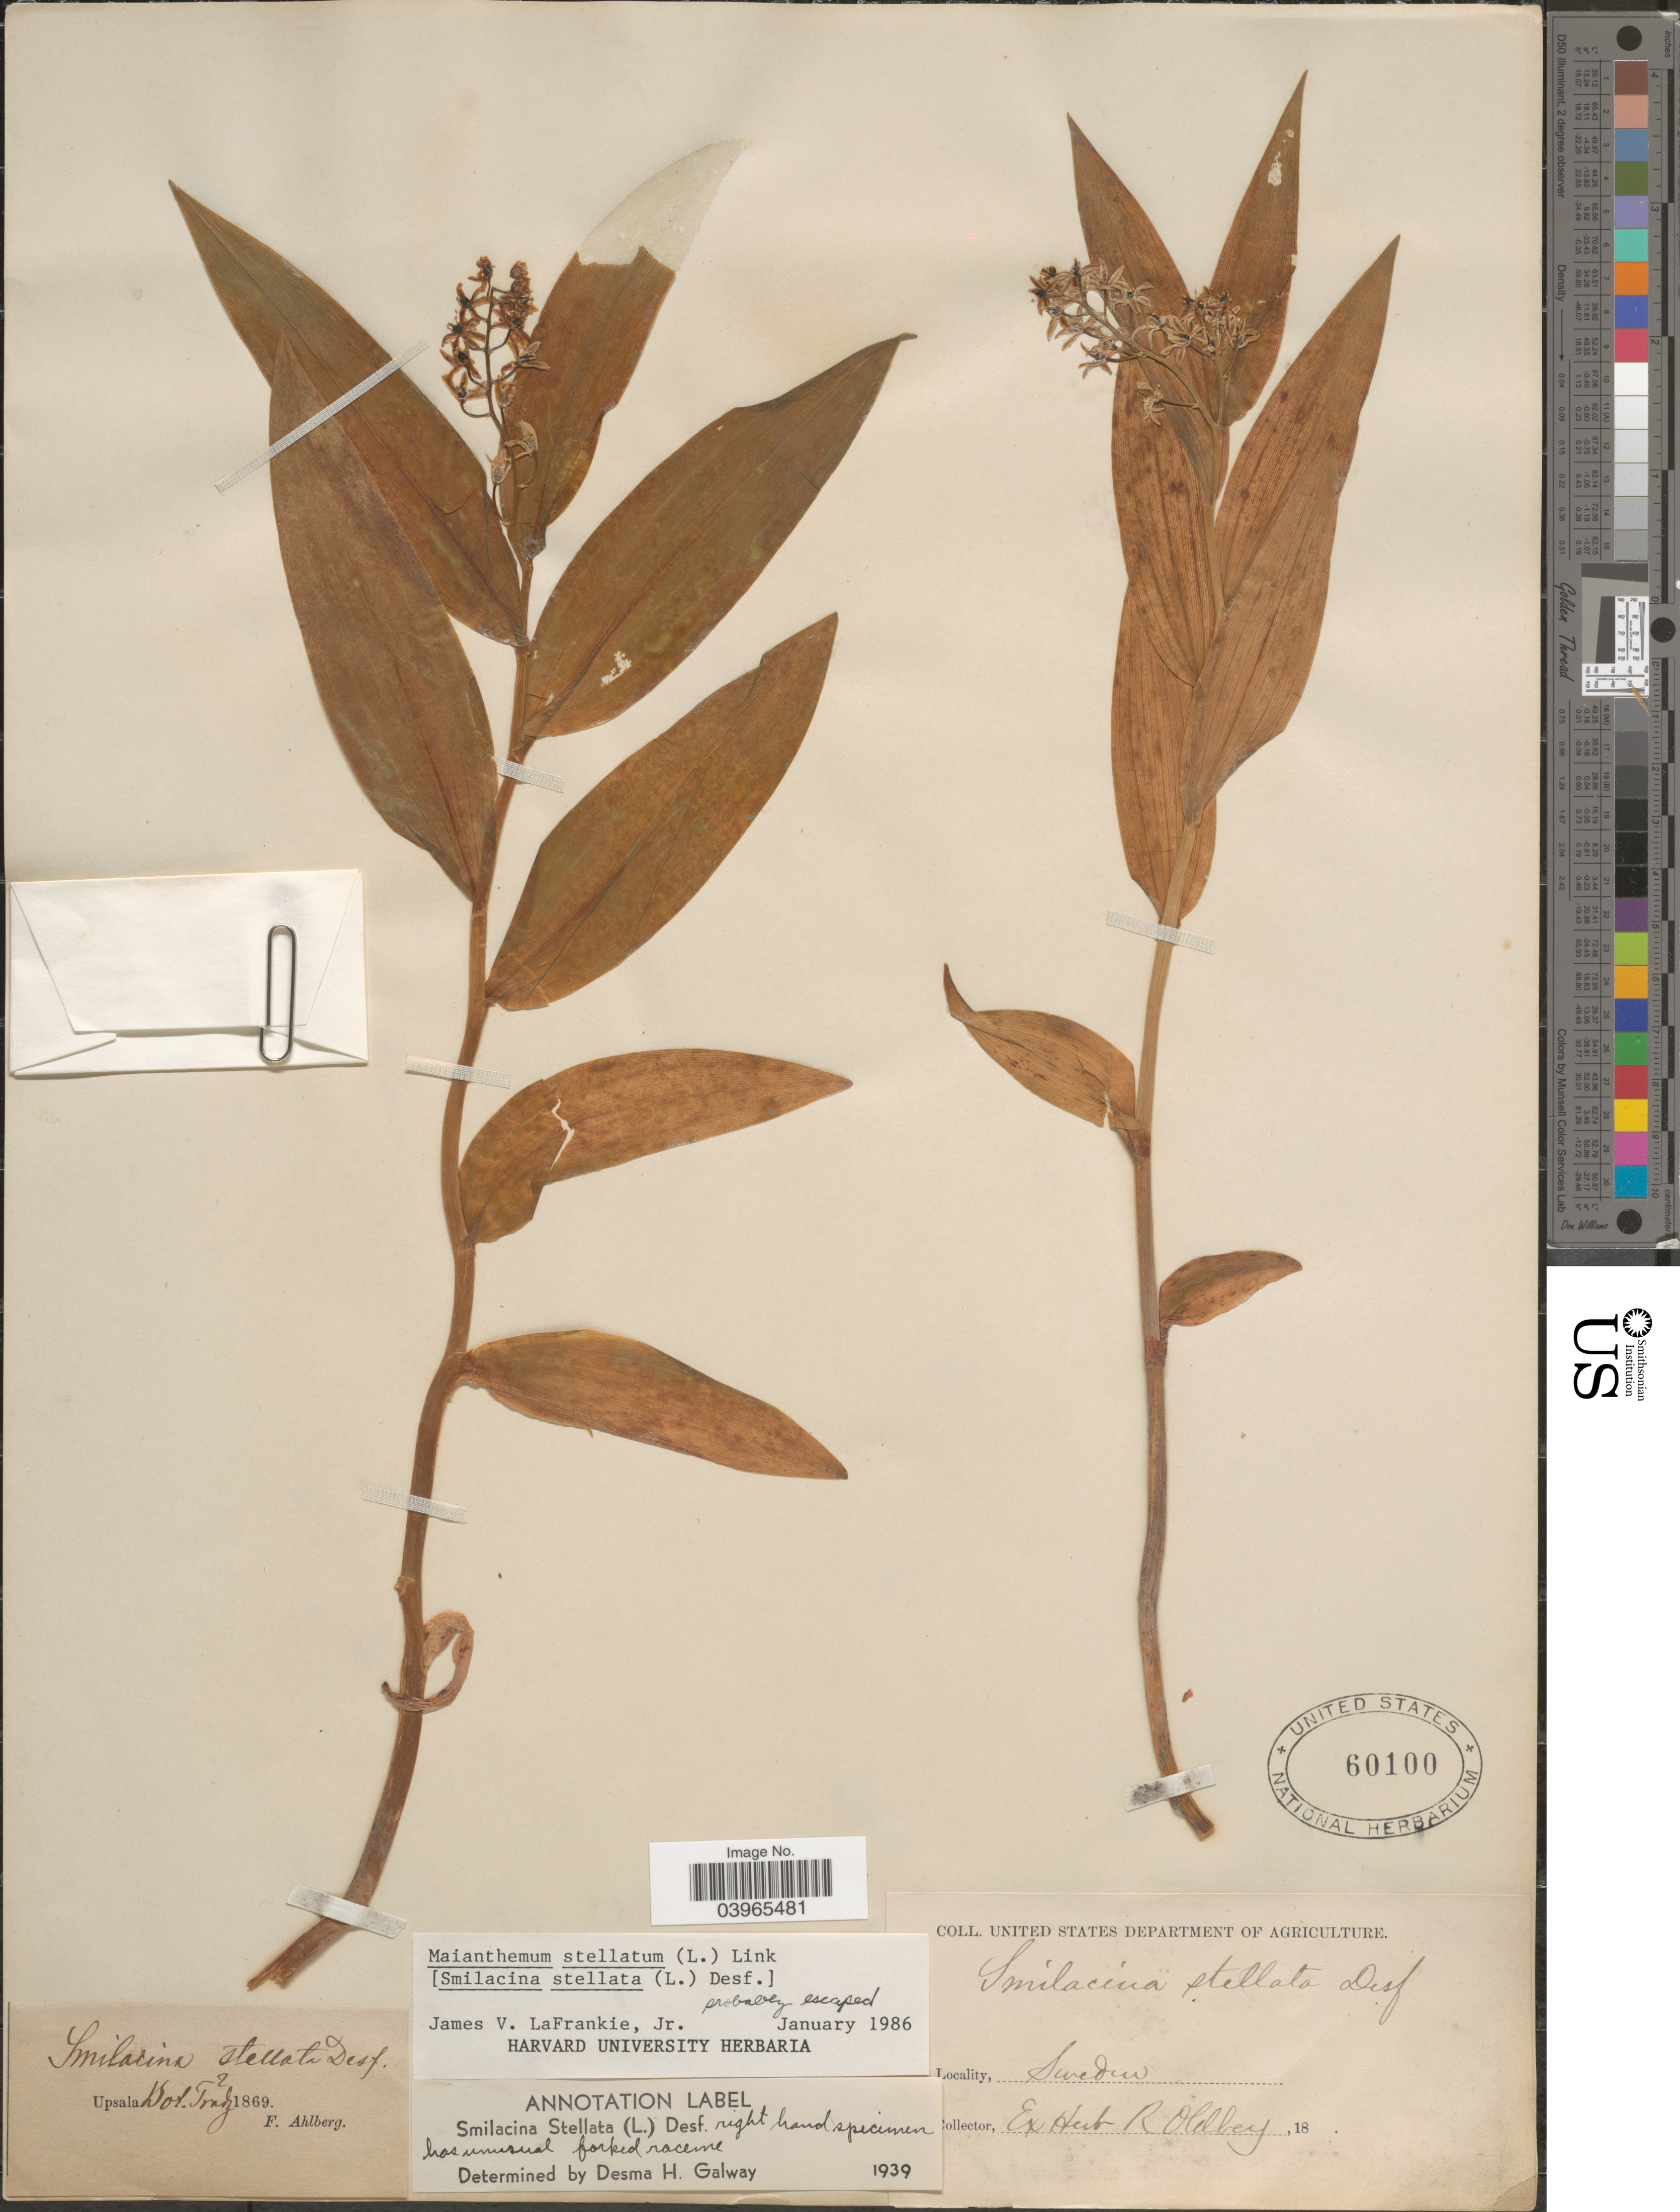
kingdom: Plantae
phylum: Tracheophyta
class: Liliopsida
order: Asparagales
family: Asparagaceae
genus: Maianthemum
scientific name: Maianthemum stellatum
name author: (L.) Link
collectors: F. Ahlberg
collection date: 1869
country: Sweden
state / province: Uppsala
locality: Upsala Bot. Tradj.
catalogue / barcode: US 60100